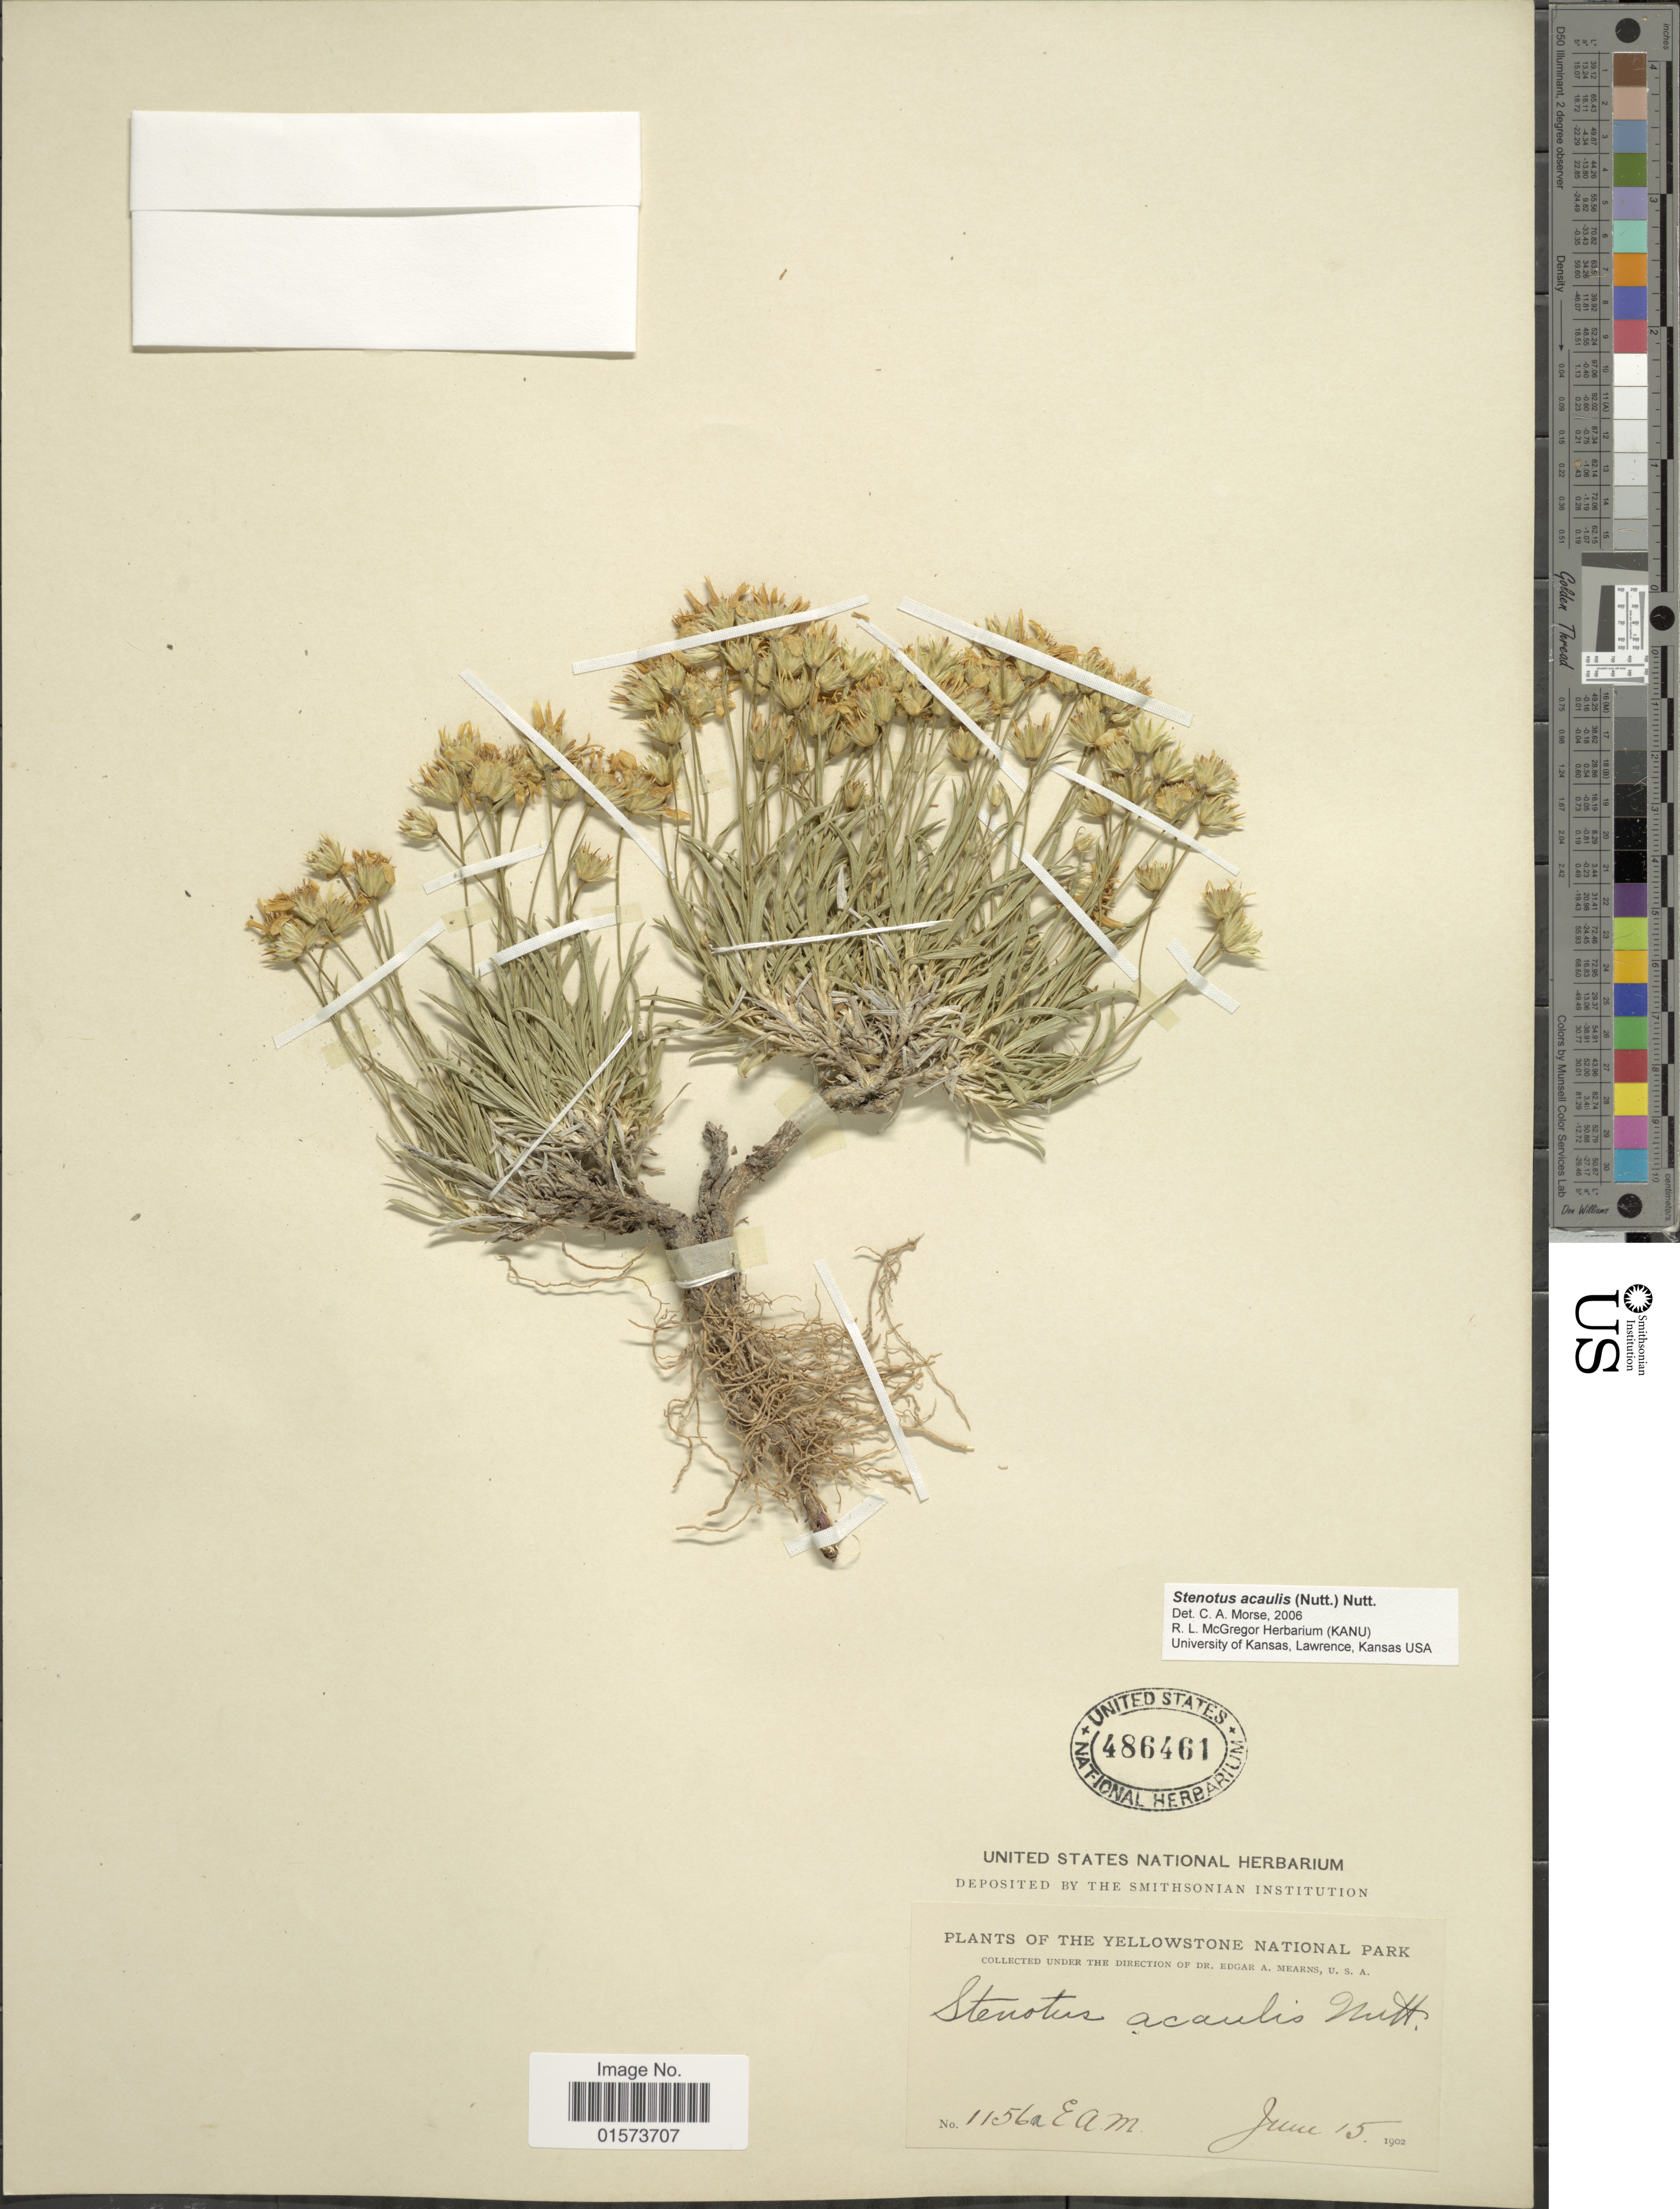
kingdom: Plantae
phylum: Tracheophyta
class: Magnoliopsida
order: Asterales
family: Asteraceae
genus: Stenotus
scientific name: Stenotus acaulis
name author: (Nutt.) Nutt.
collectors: E. A. Mearns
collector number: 1156a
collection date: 1902-06-15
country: United States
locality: Yellowstone National Park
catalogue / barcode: US 486461